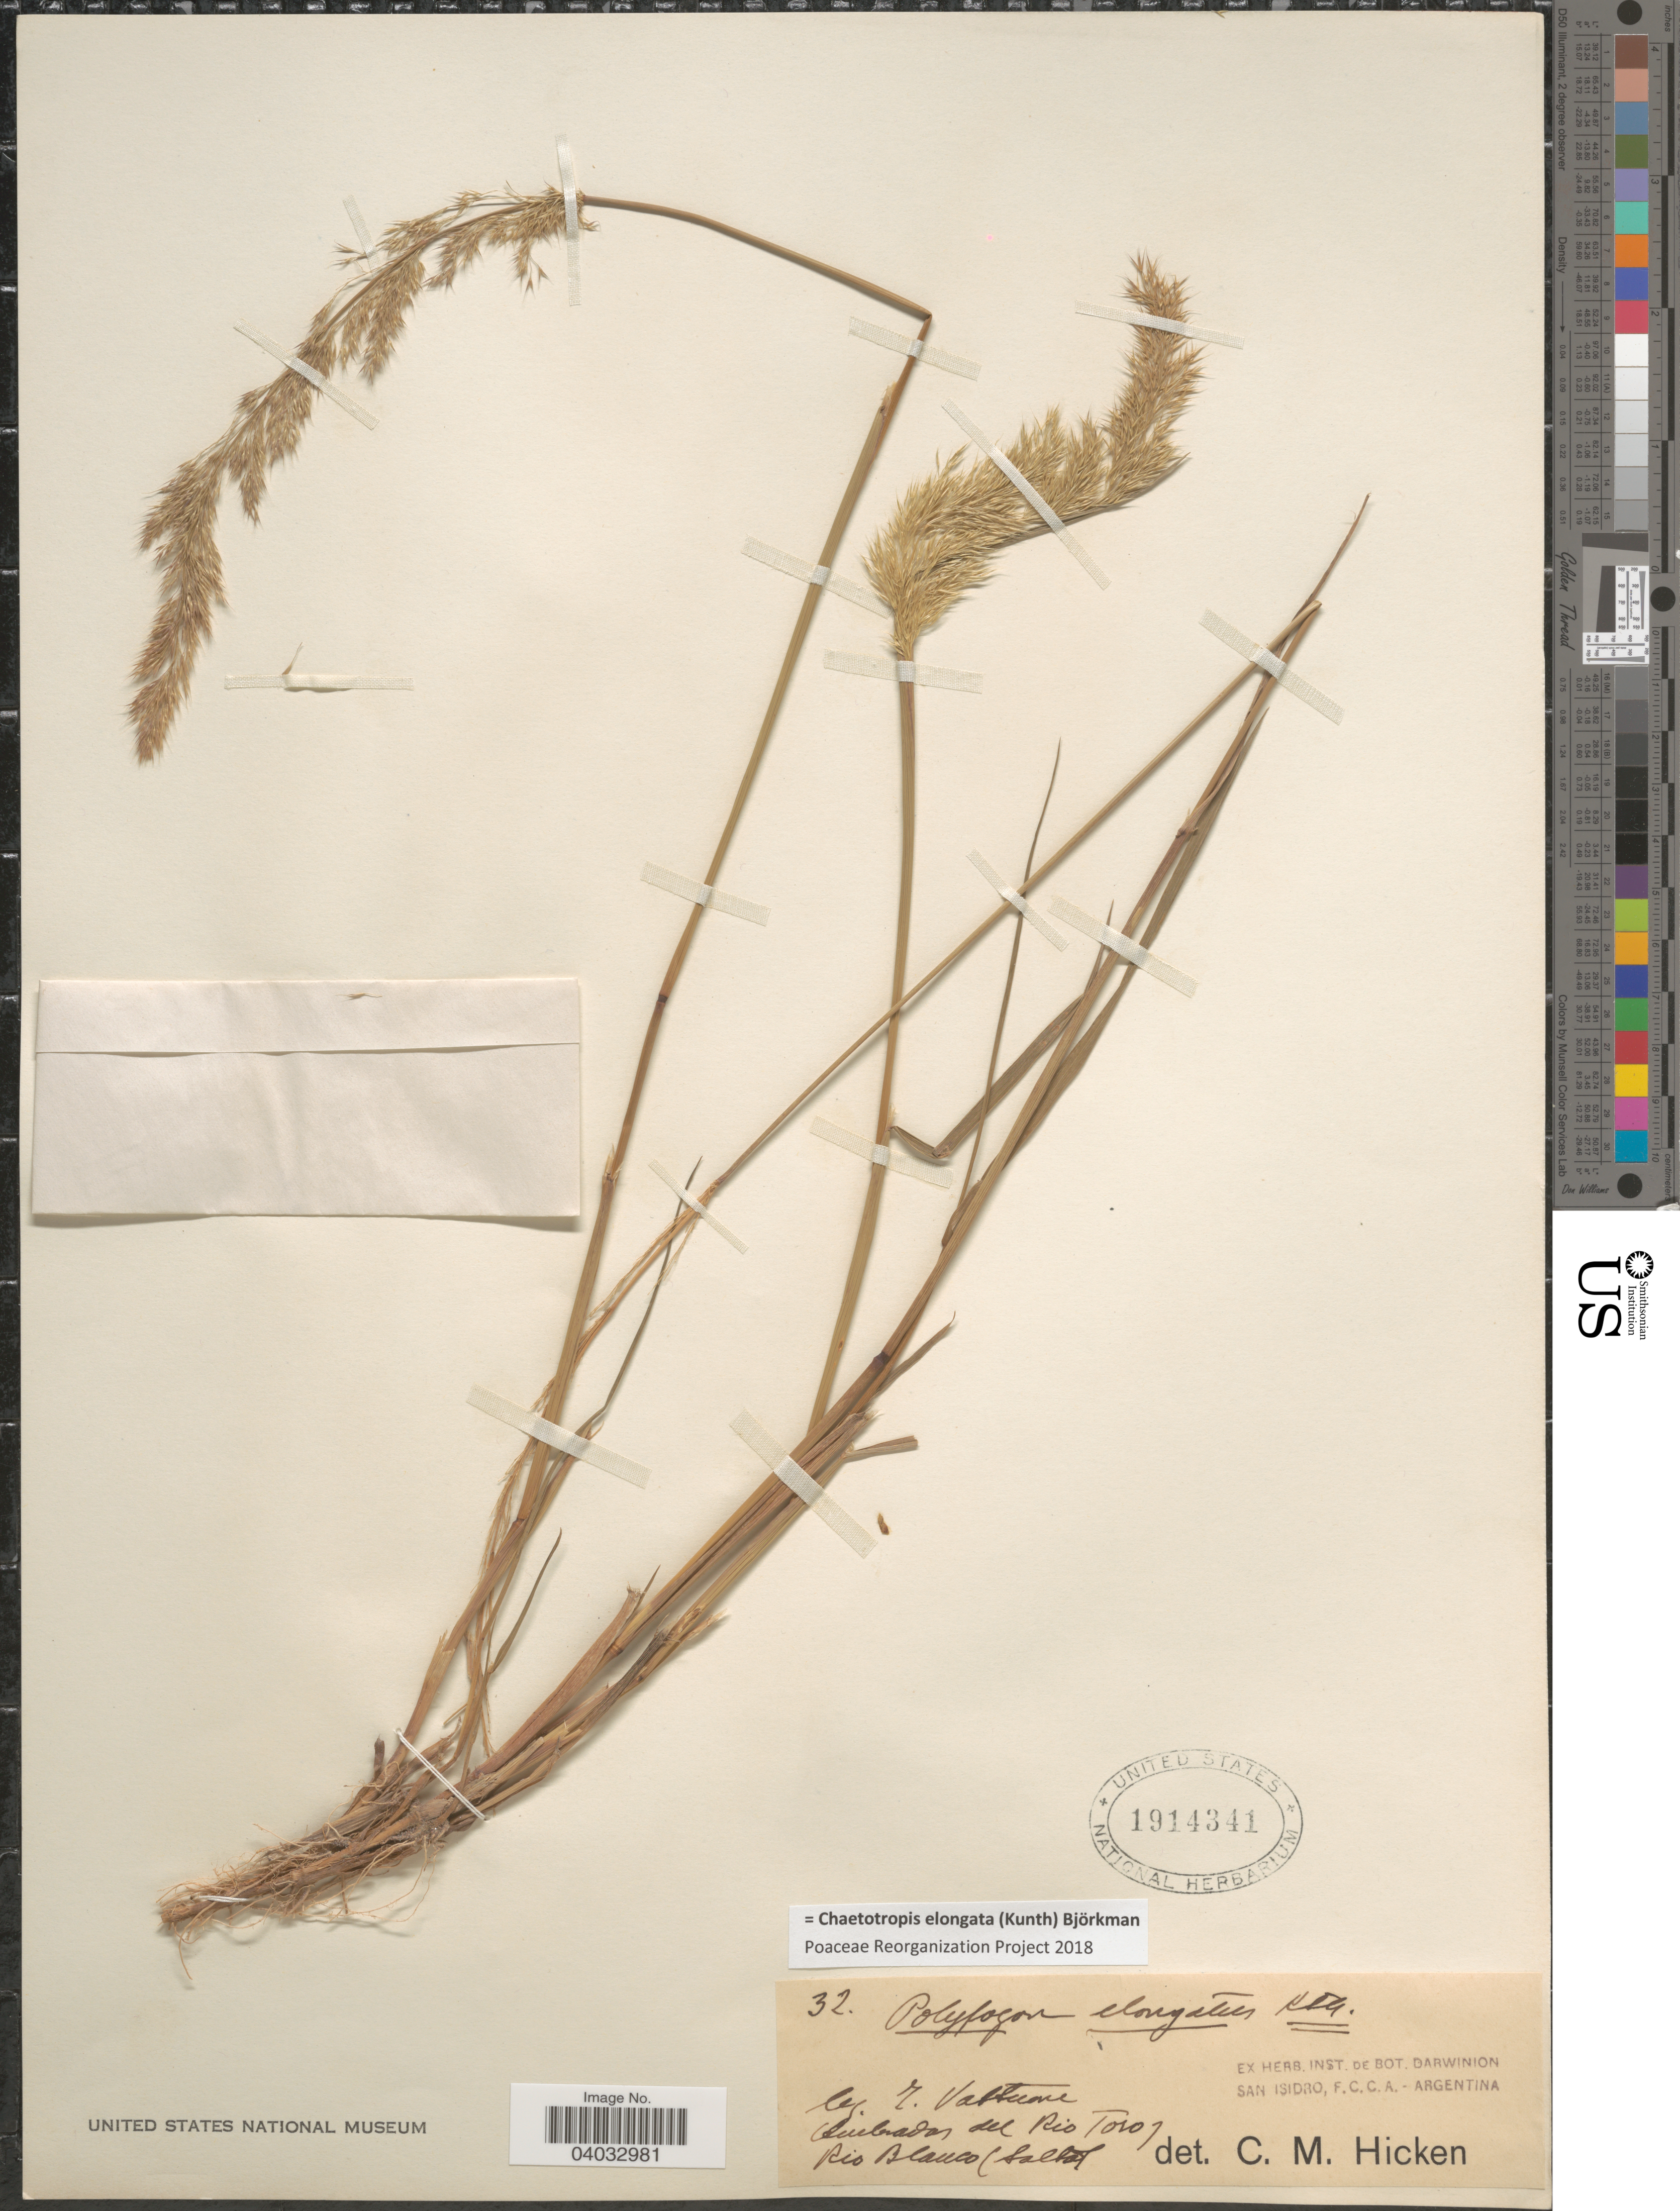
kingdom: Plantae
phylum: Tracheophyta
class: Liliopsida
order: Poales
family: Poaceae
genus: Chaetotropis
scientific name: Chaetotropis elongata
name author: (Kunth) Björkman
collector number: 32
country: Argentina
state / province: Salta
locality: Quebrados del Rio Toro y Rio Blanco.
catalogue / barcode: US 1914341